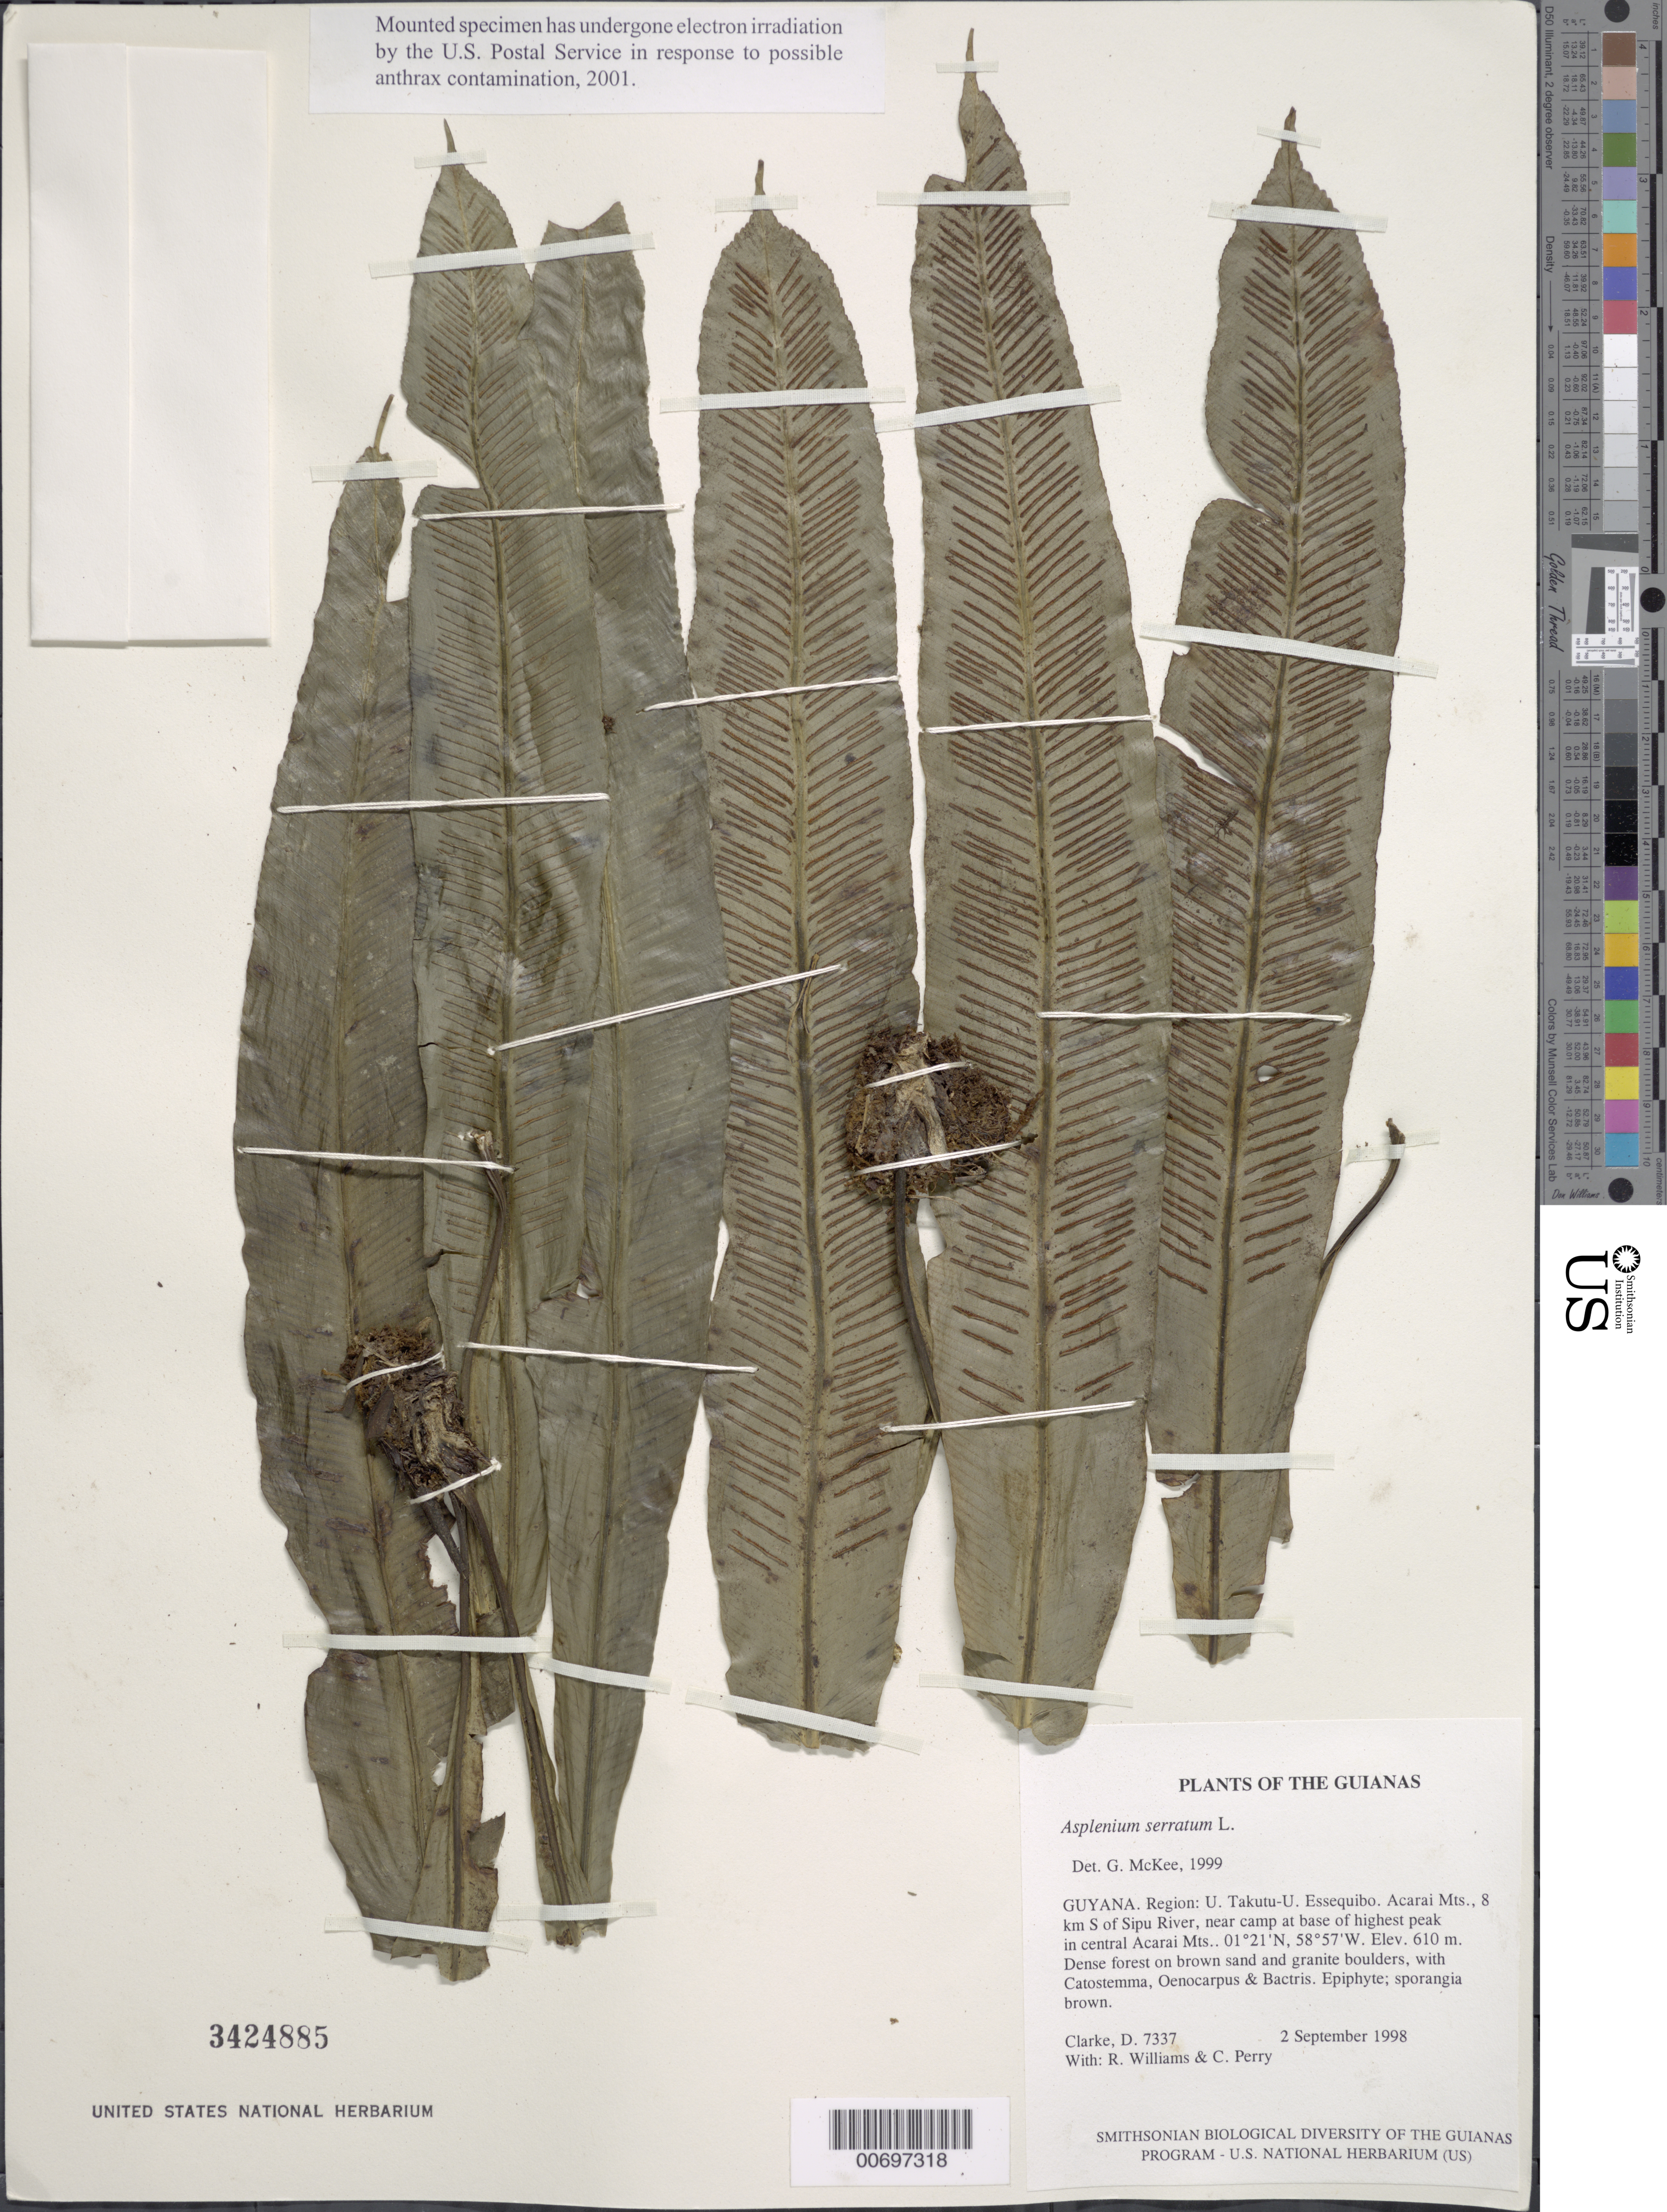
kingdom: Plantae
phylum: Tracheophyta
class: Polypodiopsida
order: Polypodiales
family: Aspleniaceae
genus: Asplenium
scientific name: Asplenium serratum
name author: L.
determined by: McKee, G. S., (US), NMNH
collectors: H. D. Clarke, R. Williams & C. Perry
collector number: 7337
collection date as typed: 2 September 1998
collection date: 1998-09-02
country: Guyana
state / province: U. Takutu-U. Essequibo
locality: Acarai Mts., 8 km S of Sipu River, near camp at base of highest peak in central Acarai Mts.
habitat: Dense forest on brown sand and granite boulders, with Catostemma, Oenocarpus & Bactris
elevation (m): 610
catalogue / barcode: US 3424885